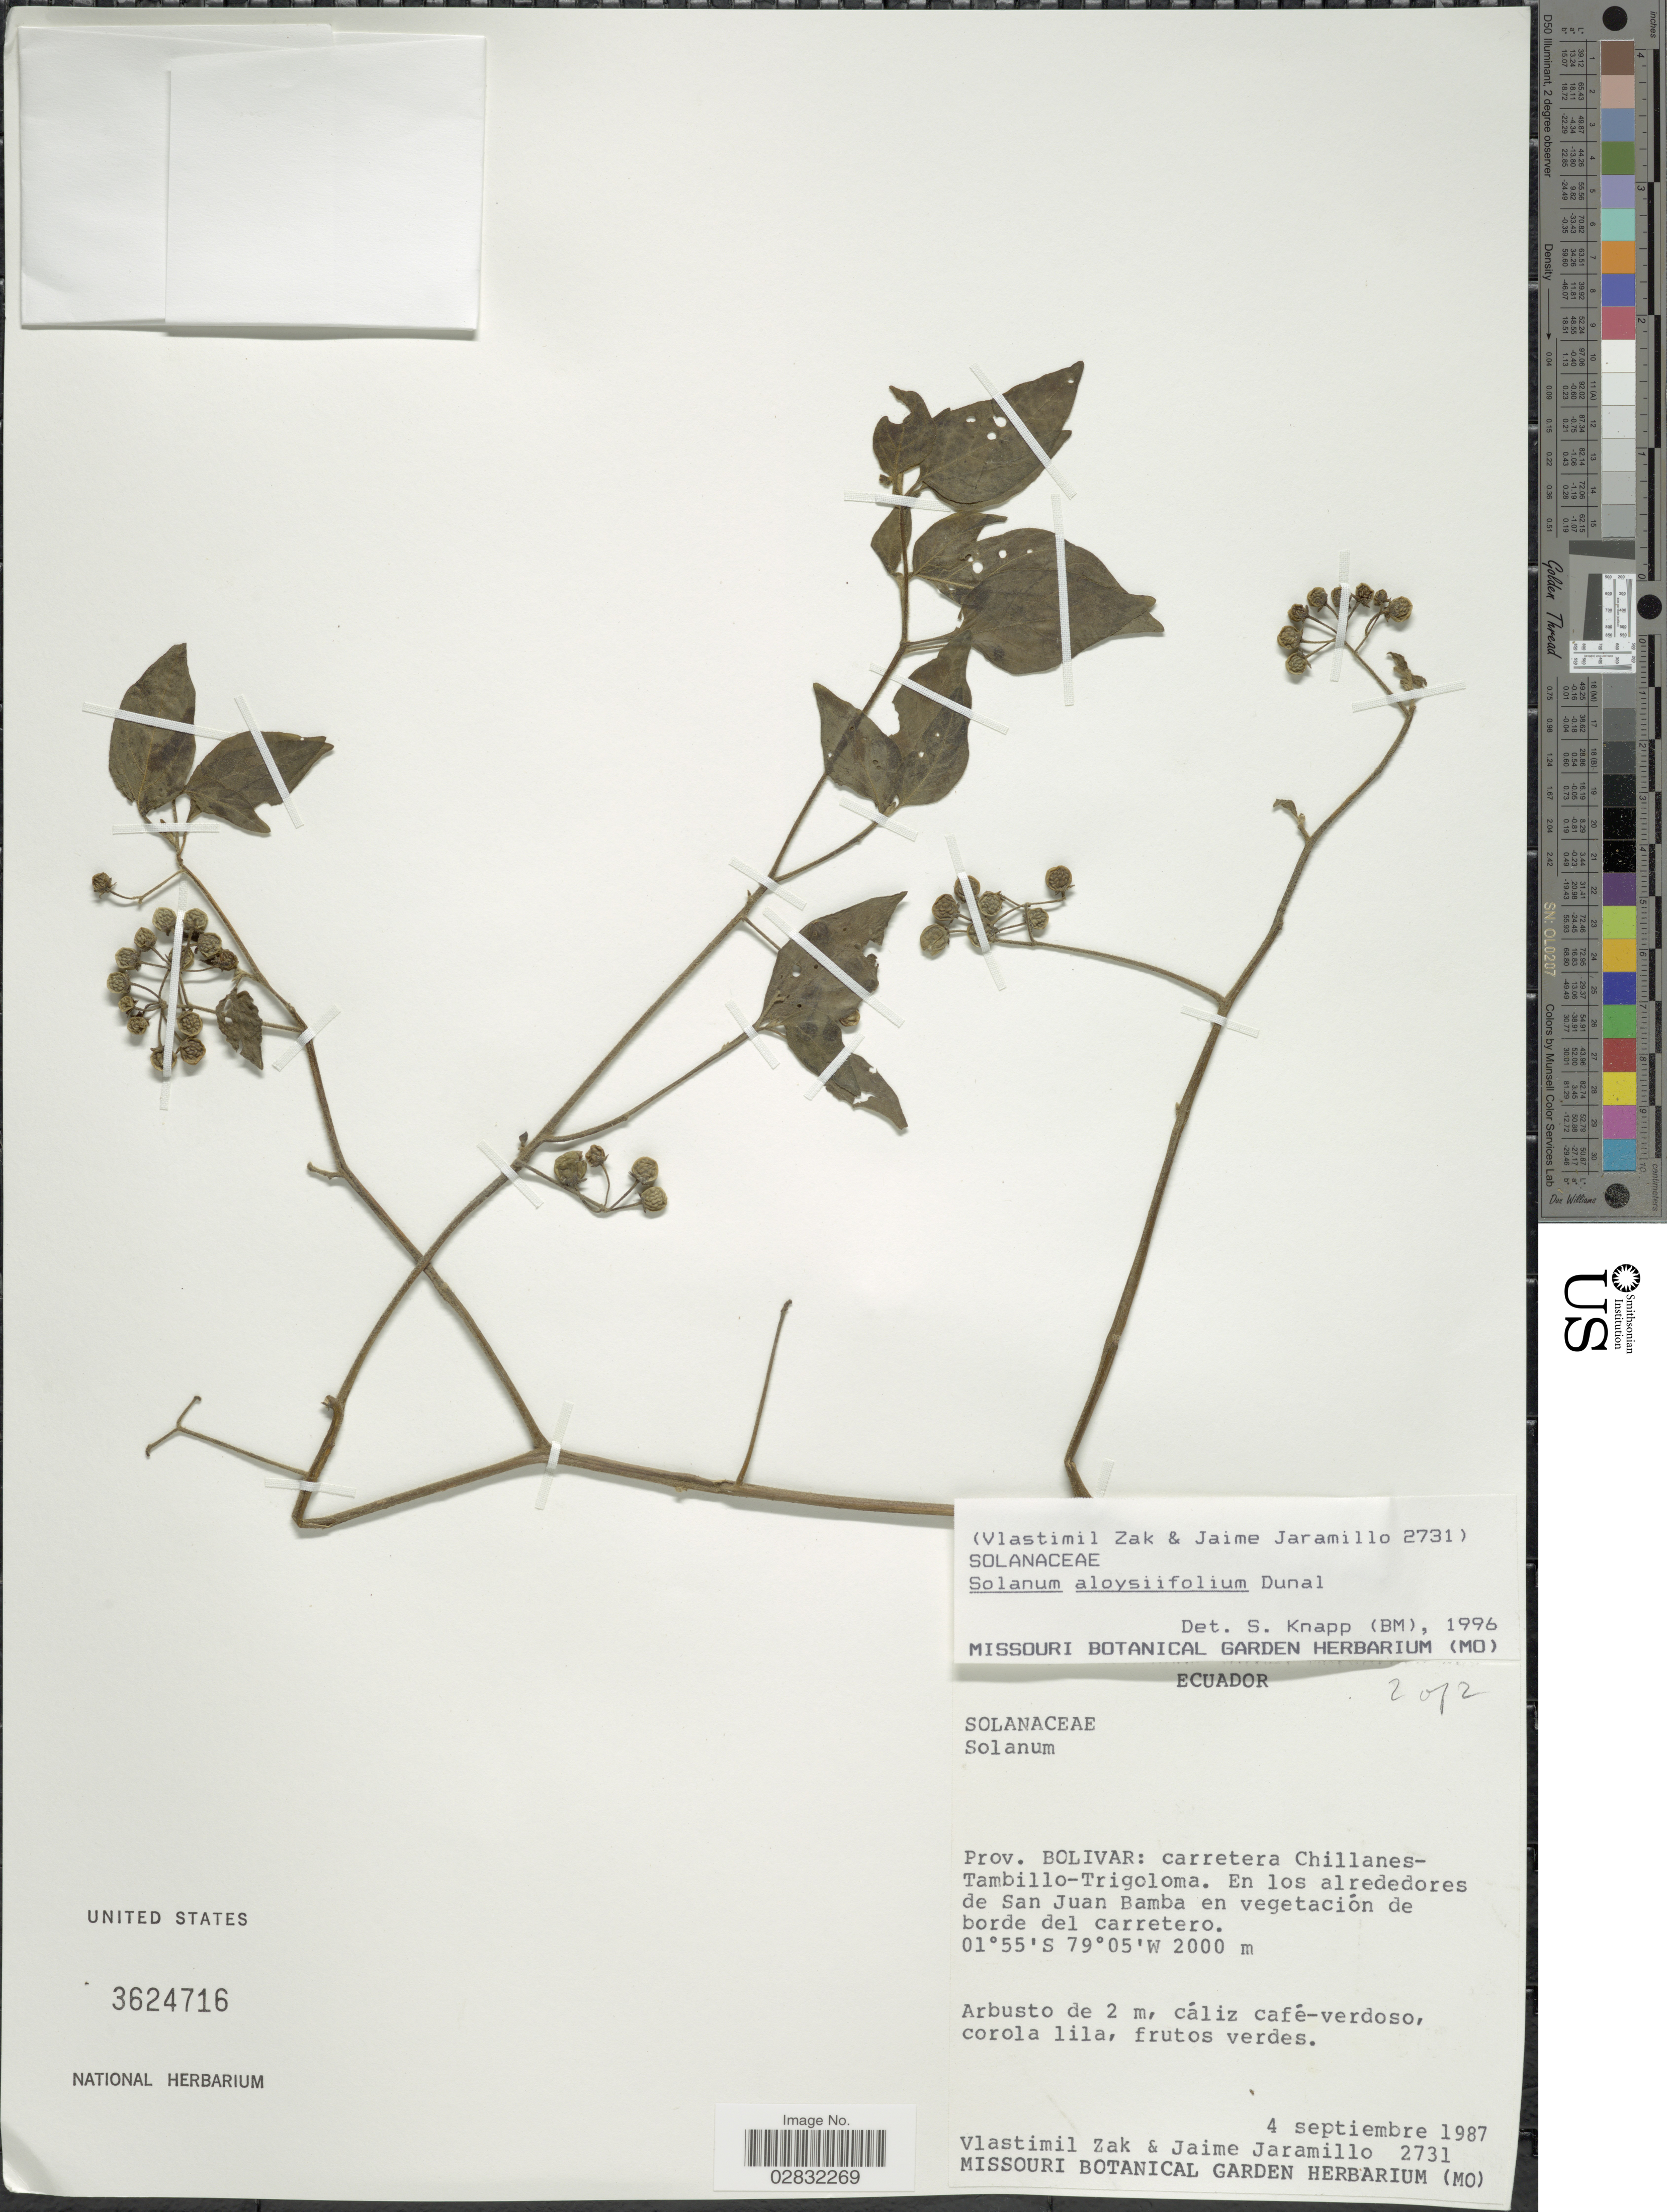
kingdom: Plantae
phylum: Tracheophyta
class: Magnoliopsida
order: Solanales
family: Solanaceae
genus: Solanum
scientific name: Solanum aloysiifolium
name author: Dunal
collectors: V. Zak & J. Jaramillo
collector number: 2731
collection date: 1987-09-04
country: Ecuador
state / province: Bolívar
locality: Prov. Bolivar: carretera Chillanes-Tambillo-Trigoloma, En los alrededores de San Juan Bamba en vegetación de borde del carretero.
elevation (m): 2000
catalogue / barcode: US 3624716